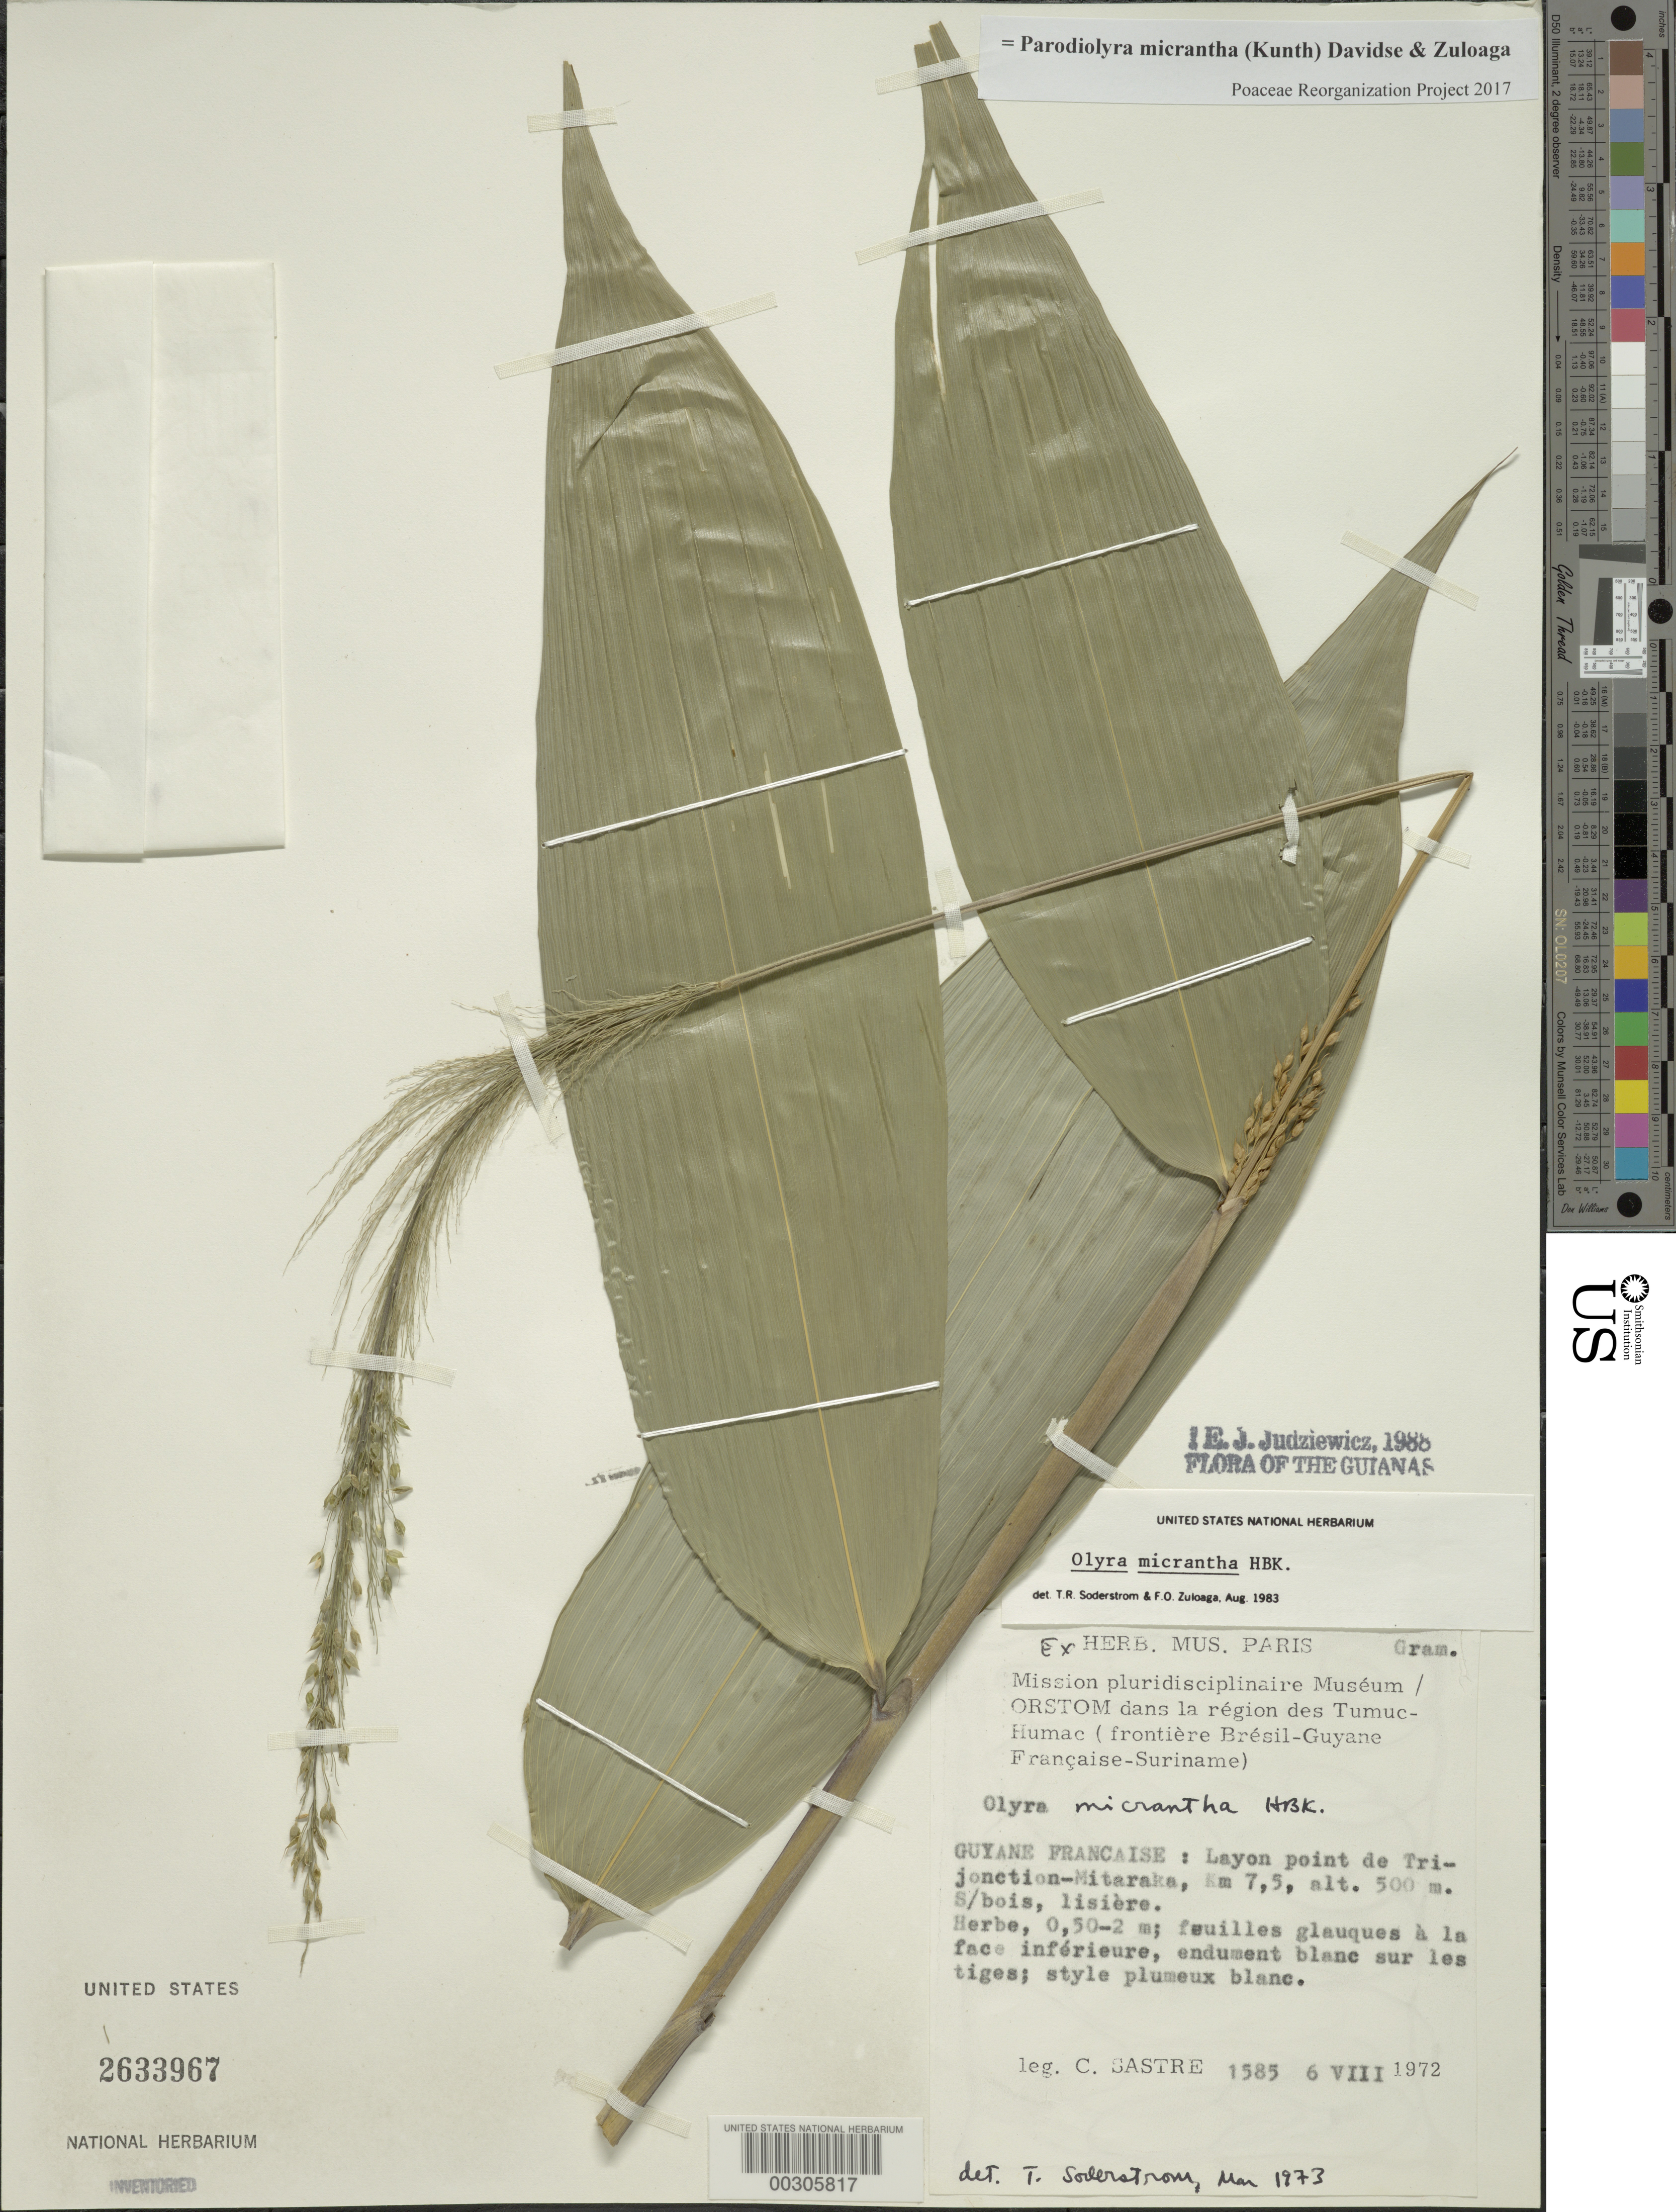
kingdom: Plantae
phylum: Tracheophyta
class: Liliopsida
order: Poales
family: Poaceae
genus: Parodiolyra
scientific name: Parodiolyra micrantha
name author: (Kunth) Davidse & Zuloaga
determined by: Poaceae Reorganization Project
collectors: C. H. L. Sastre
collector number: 1585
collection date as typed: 06 Aug 1972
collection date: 1972-08-06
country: French Guiana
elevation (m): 500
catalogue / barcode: US 2633967